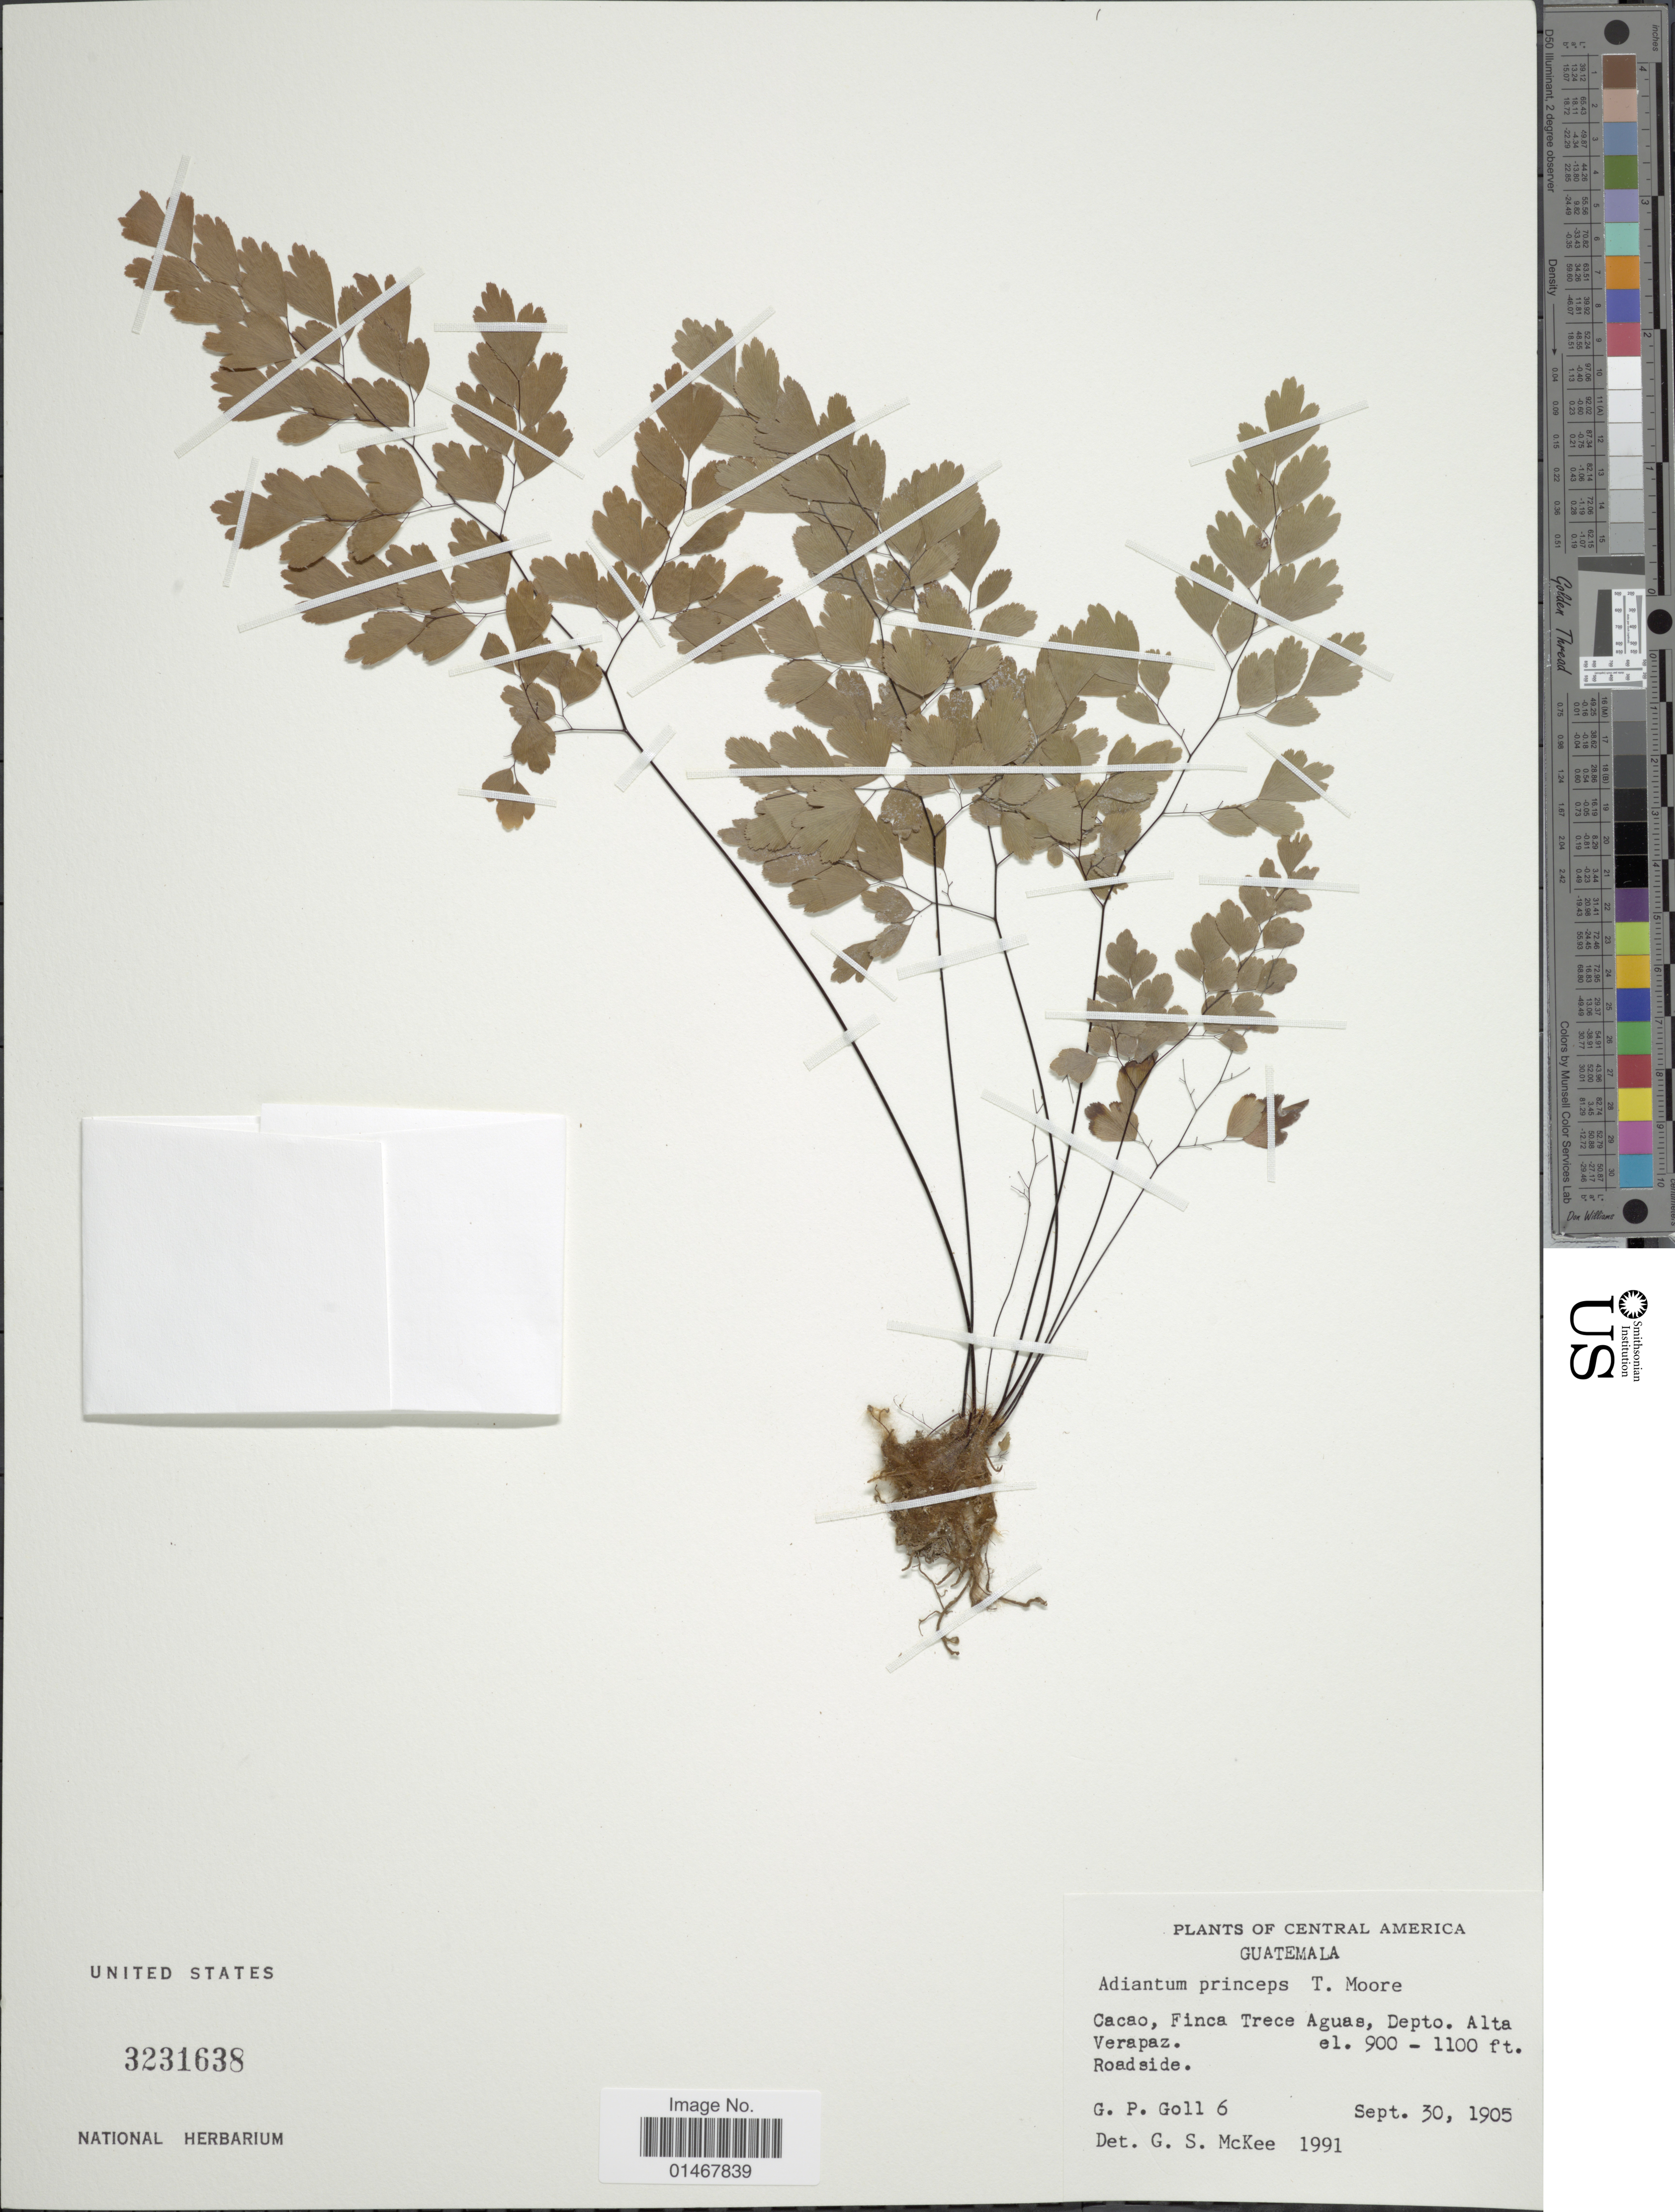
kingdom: Plantae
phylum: Tracheophyta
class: Polypodiopsida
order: Polypodiales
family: Pteridaceae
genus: Adiantum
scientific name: Adiantum princeps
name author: T. Moore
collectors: G. P. Goll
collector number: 6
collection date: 1905-09-30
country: Guatemala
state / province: Alta Verapaz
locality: Central America, Cacao, Finca Trece Aguas, Depto Alta Verapaz. Roadside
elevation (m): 274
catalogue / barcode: US 3231638